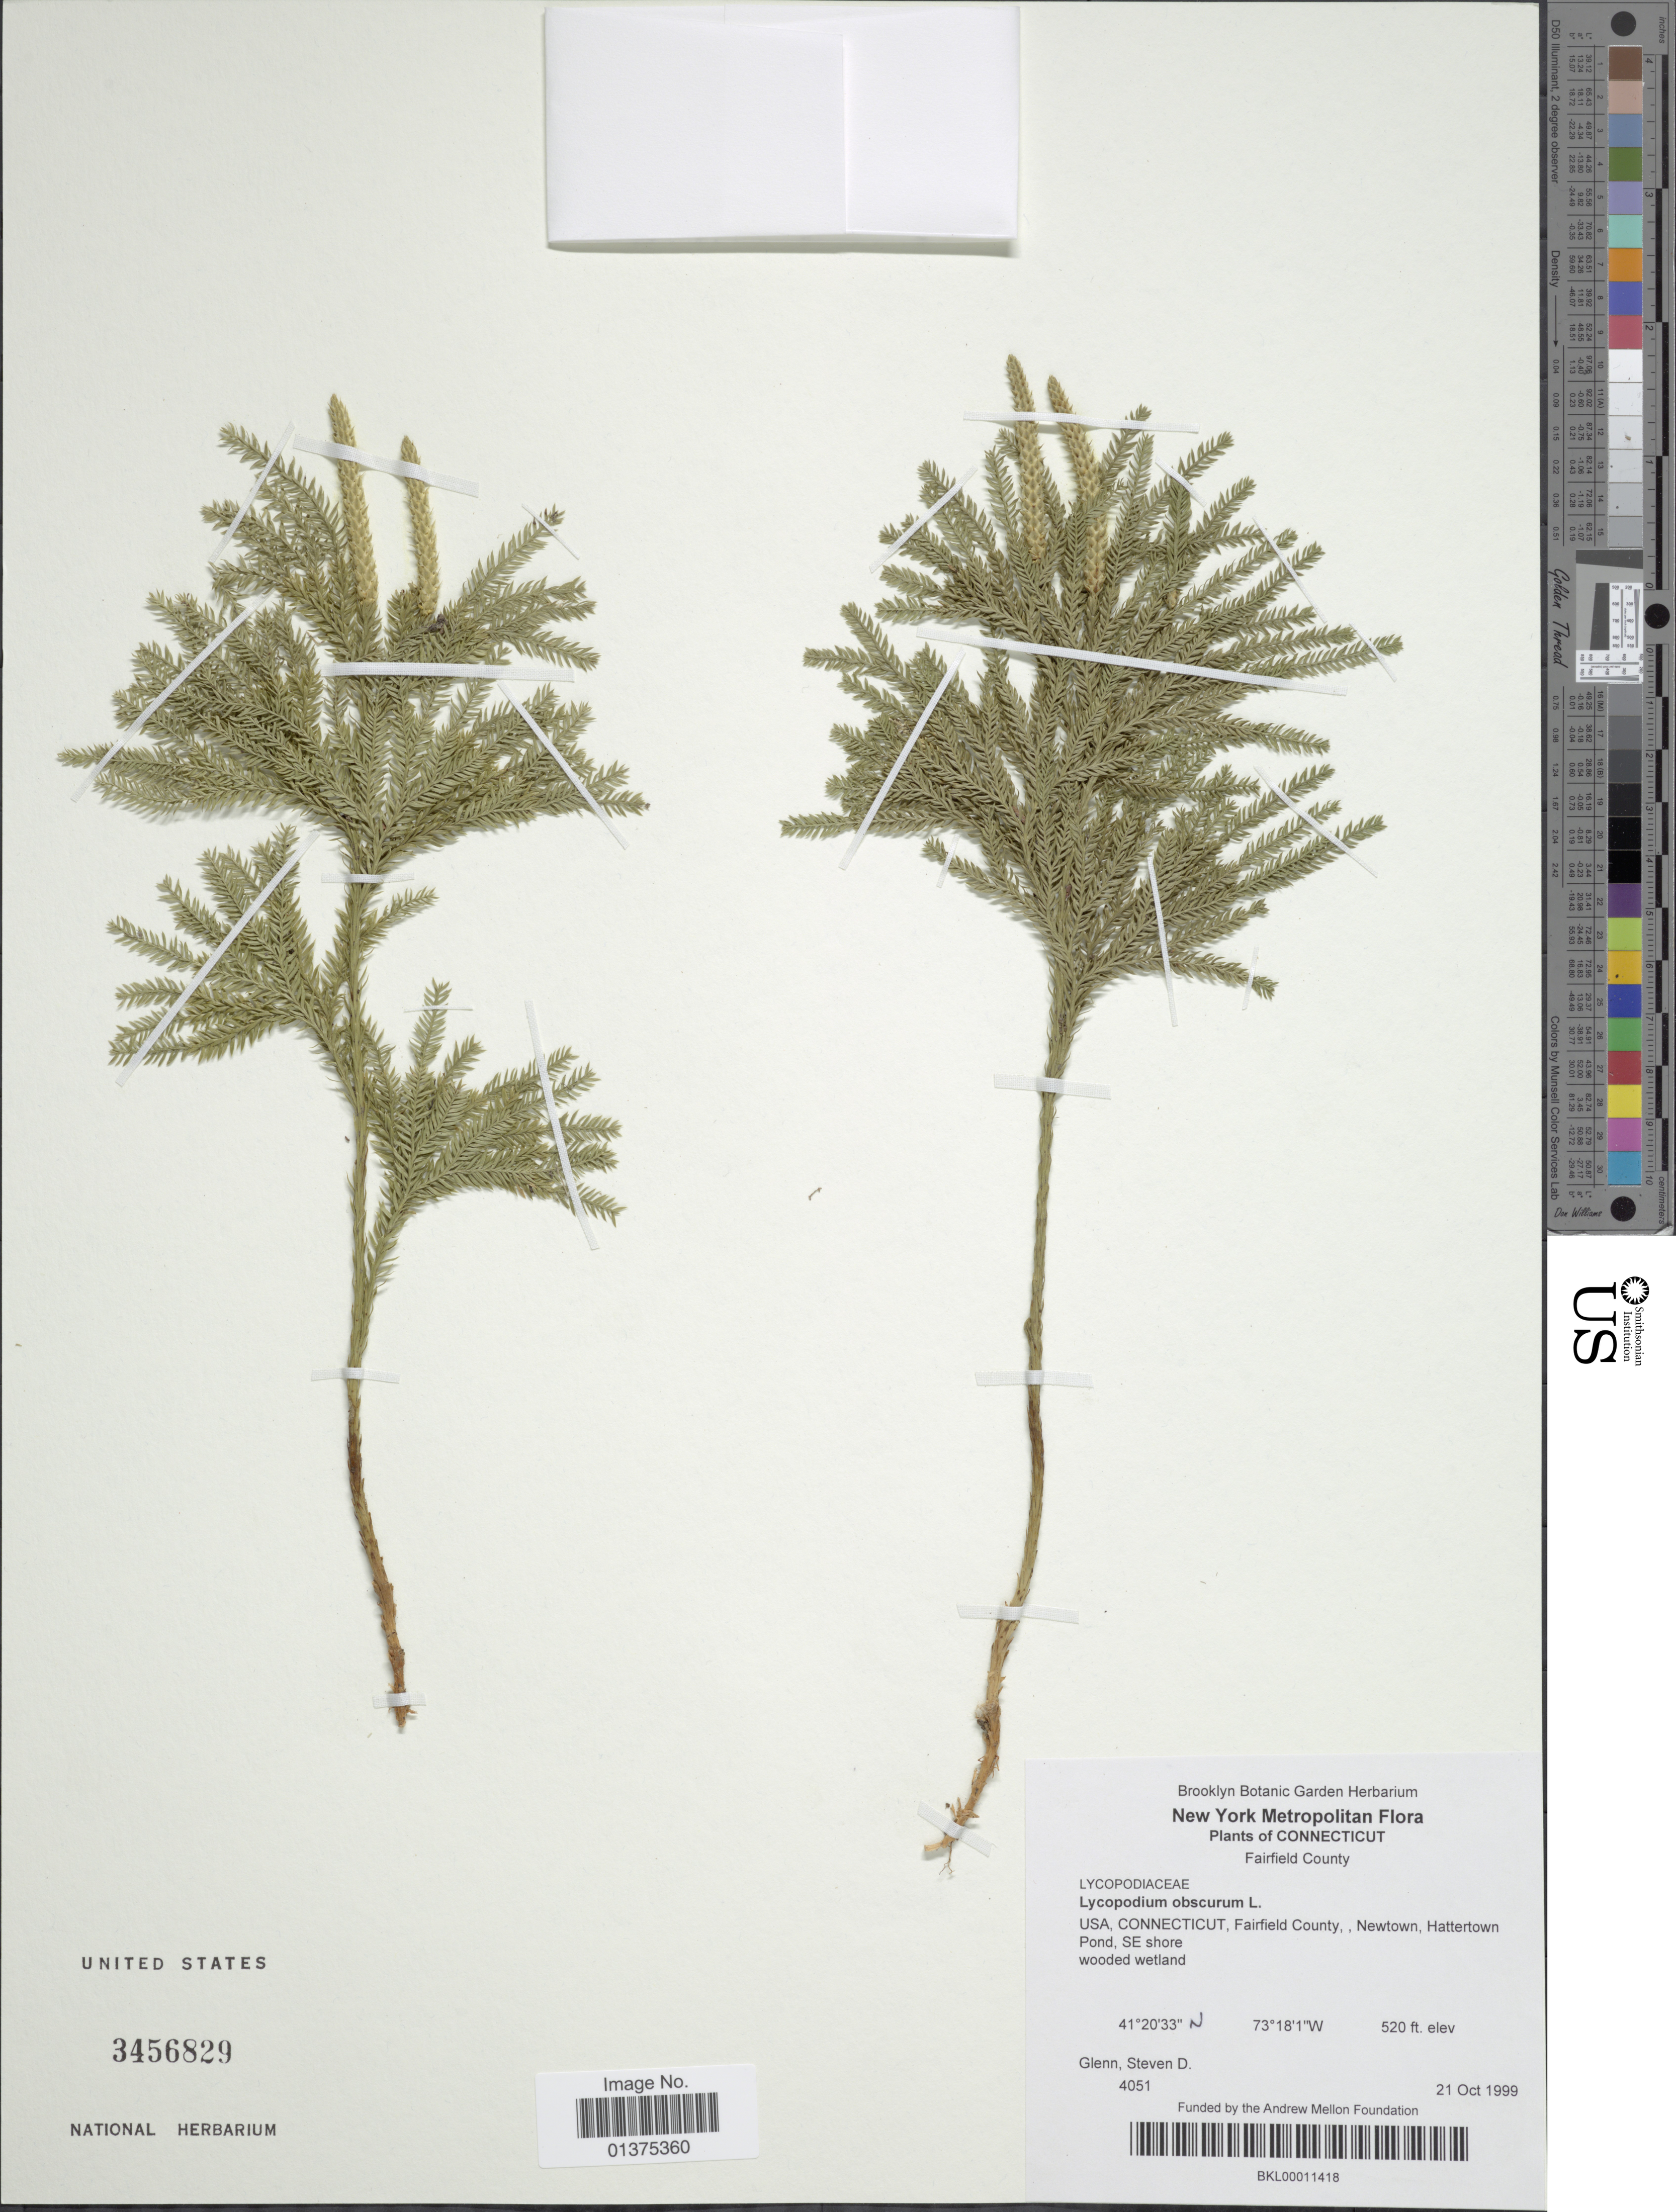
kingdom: Plantae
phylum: Tracheophyta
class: Lycopodiopsida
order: Lycopodiales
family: Lycopodiaceae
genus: Dendrolycopodium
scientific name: Dendrolycopodium hickeyi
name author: (W.H. Wagner et al.) A. Haines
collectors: S. Glenn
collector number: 4051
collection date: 1999-10-21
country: United States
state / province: Connecticut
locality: New York Metropolitan, Fairfield County, Newtown, hattertown Pond, SE shore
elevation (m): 158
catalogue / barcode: US 3456829